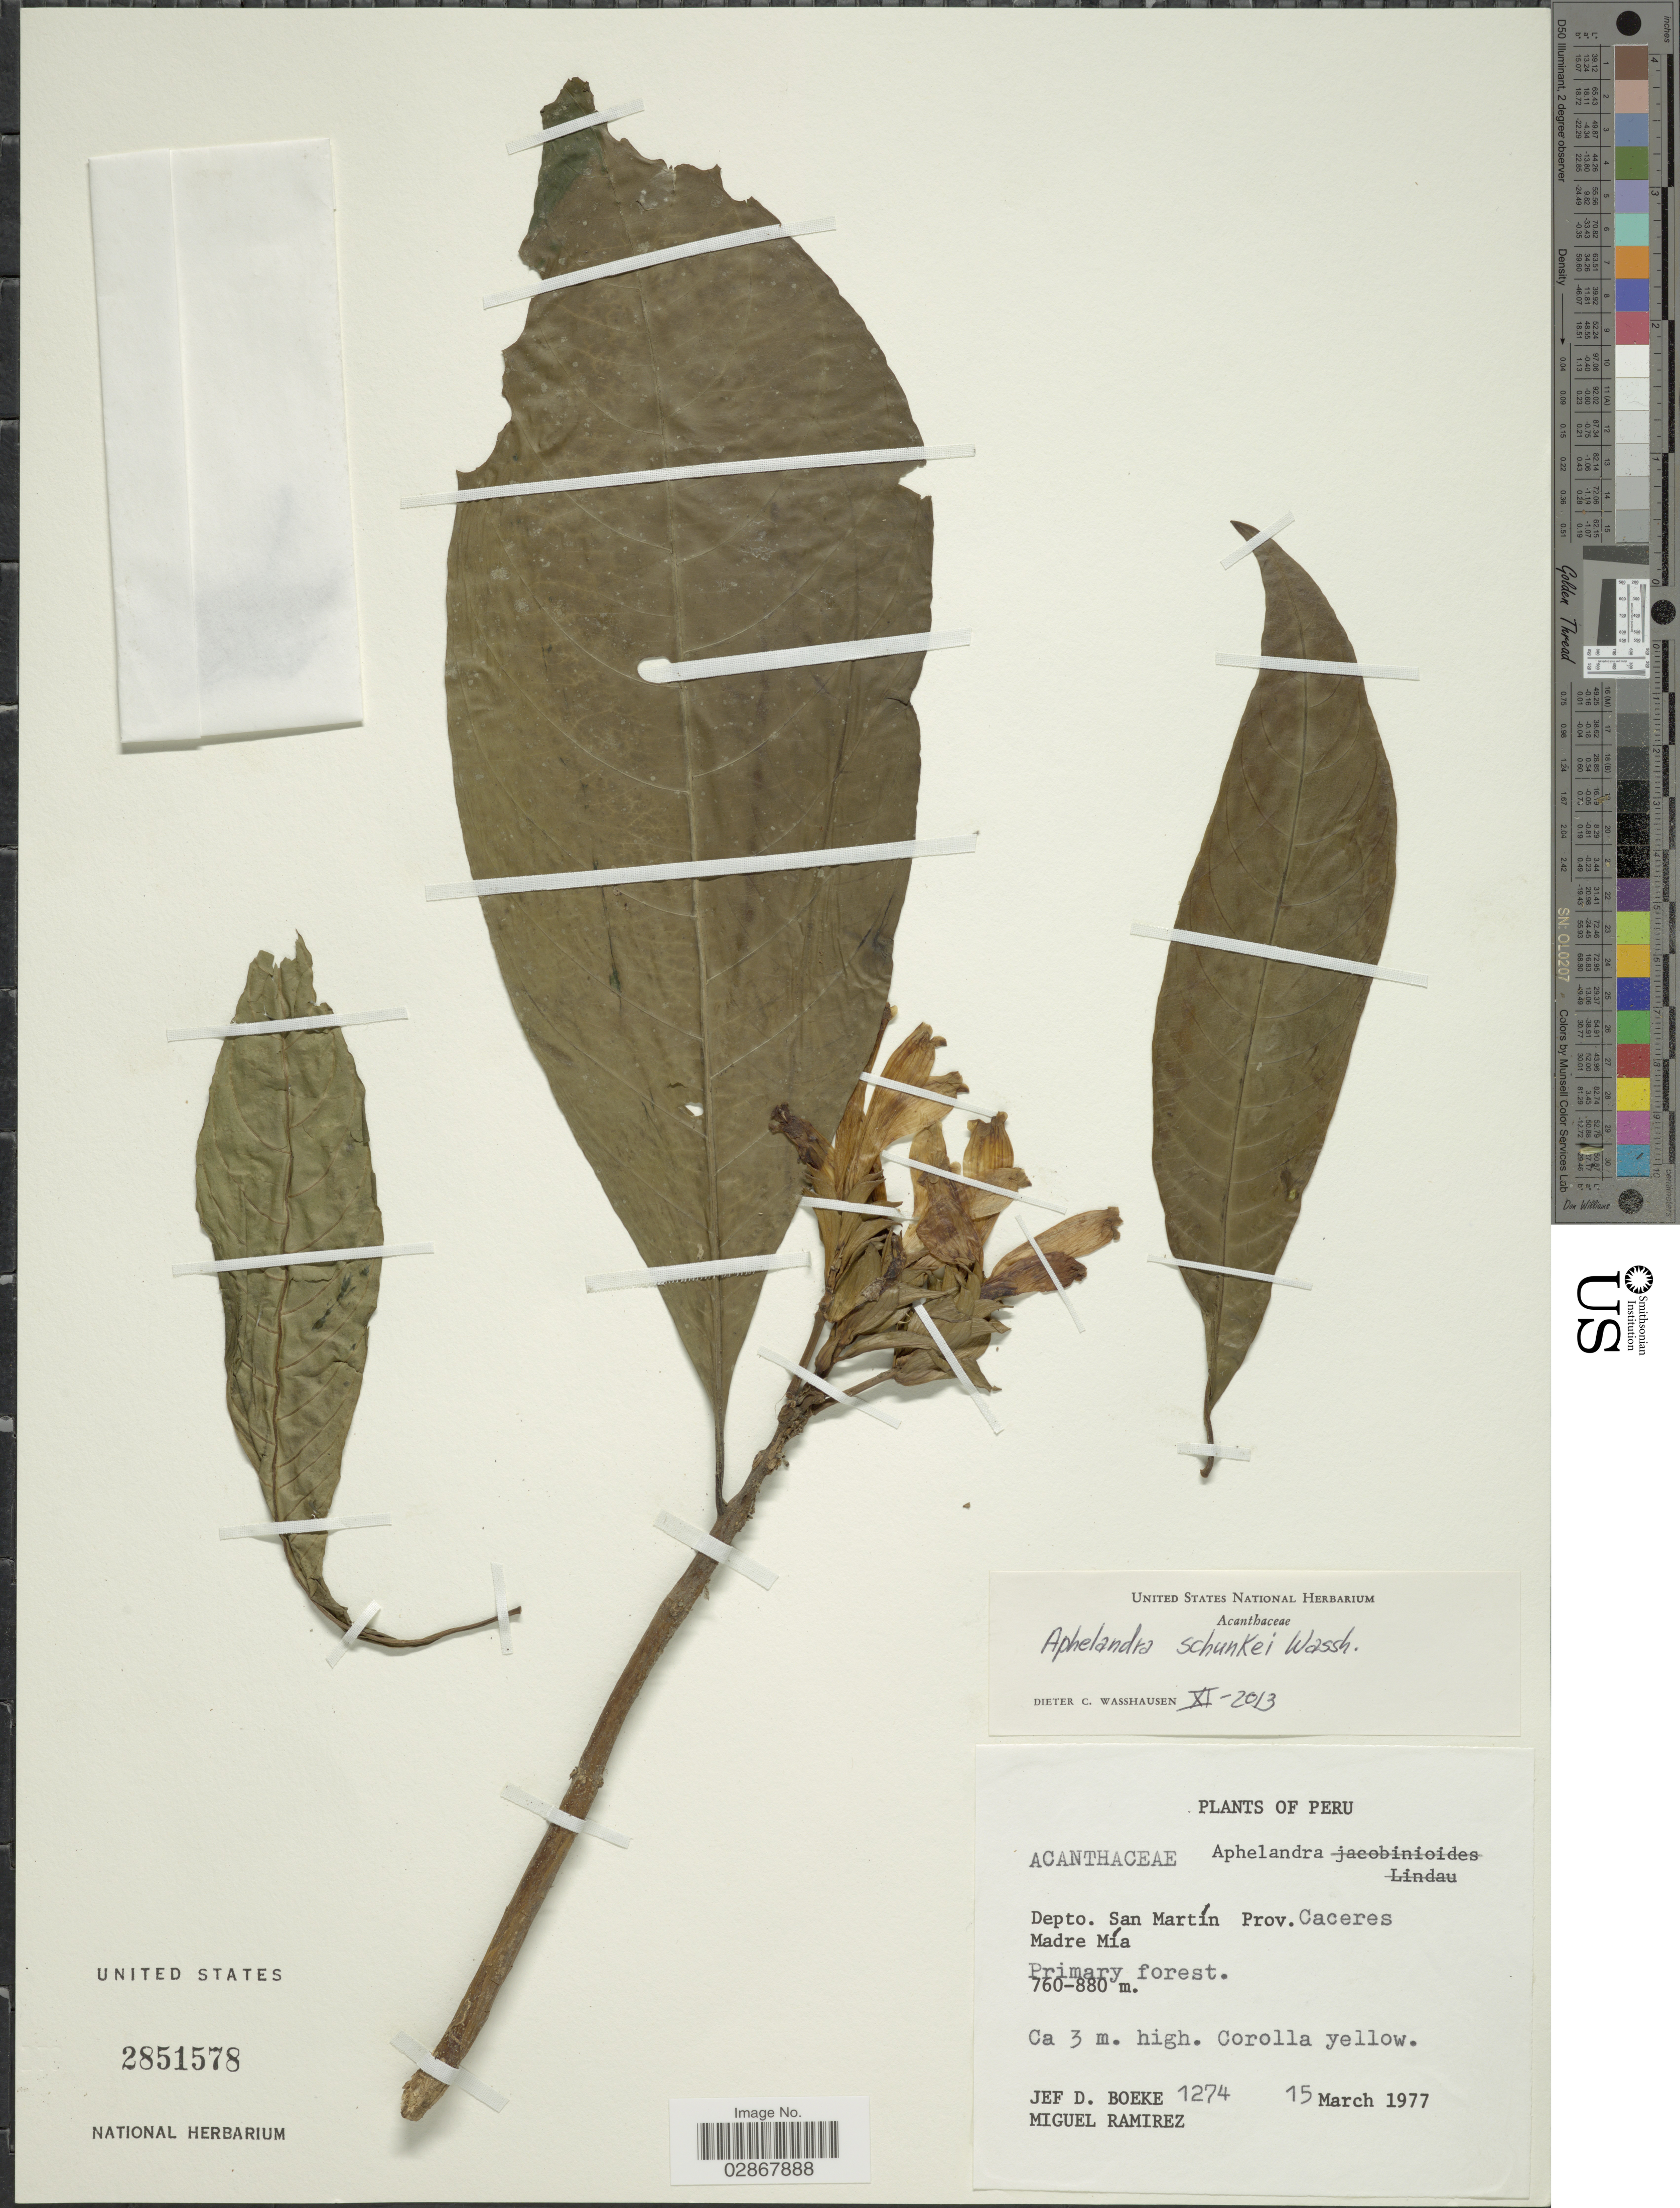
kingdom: Plantae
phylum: Tracheophyta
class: Magnoliopsida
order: Lamiales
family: Acanthaceae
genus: Aphelandra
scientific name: Aphelandra schunkei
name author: Wassh.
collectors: J. Boeke & M. Ramirez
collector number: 1274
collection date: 1977-03-15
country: Peru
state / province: San Martín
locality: Depto. San Martín. Prov. Caceres. Madre Mía.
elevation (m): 760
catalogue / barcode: US 2851578